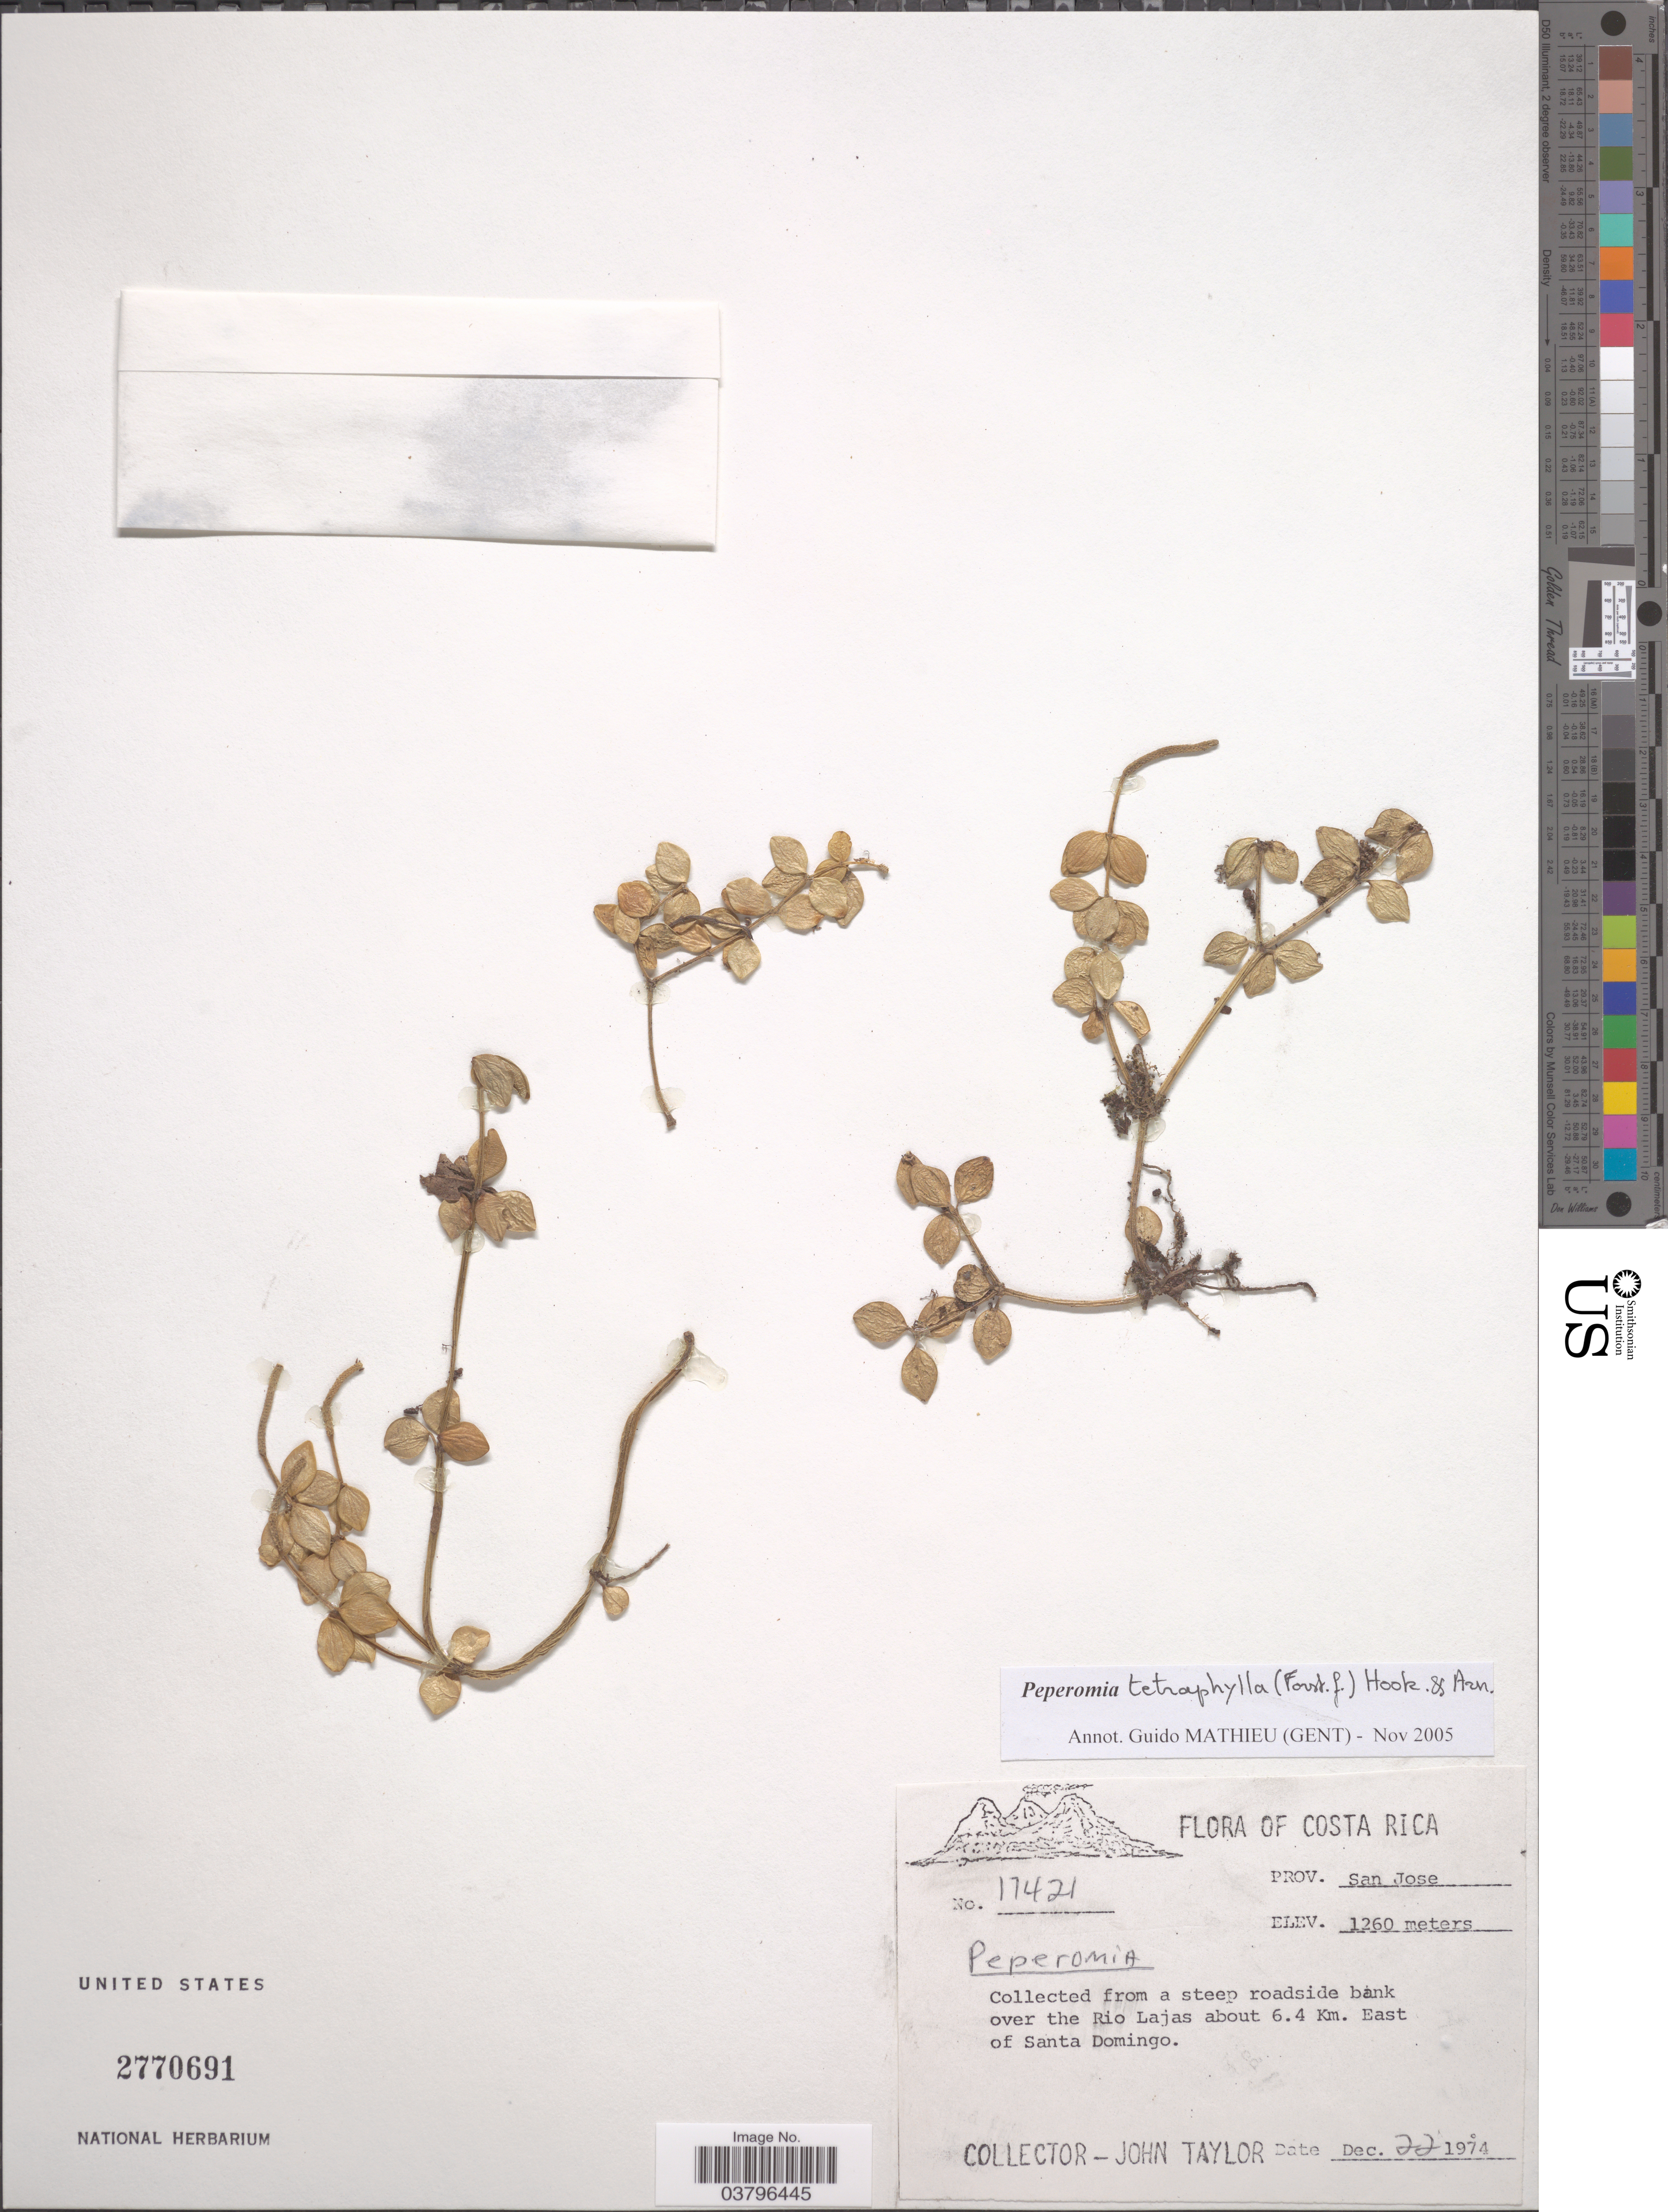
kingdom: Plantae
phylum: Tracheophyta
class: Magnoliopsida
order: Piperales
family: Piperaceae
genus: Peperomia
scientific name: Peperomia tetraphylla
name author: (G. Forst.) Hook. & Arn.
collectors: J. Taylor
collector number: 17421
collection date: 1974-12-22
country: Costa Rica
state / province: San José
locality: From a steep roadside bank over the Rio Lajas about 6.4 Km. East of Santa Domingo.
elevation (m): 1260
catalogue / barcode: US 2770691